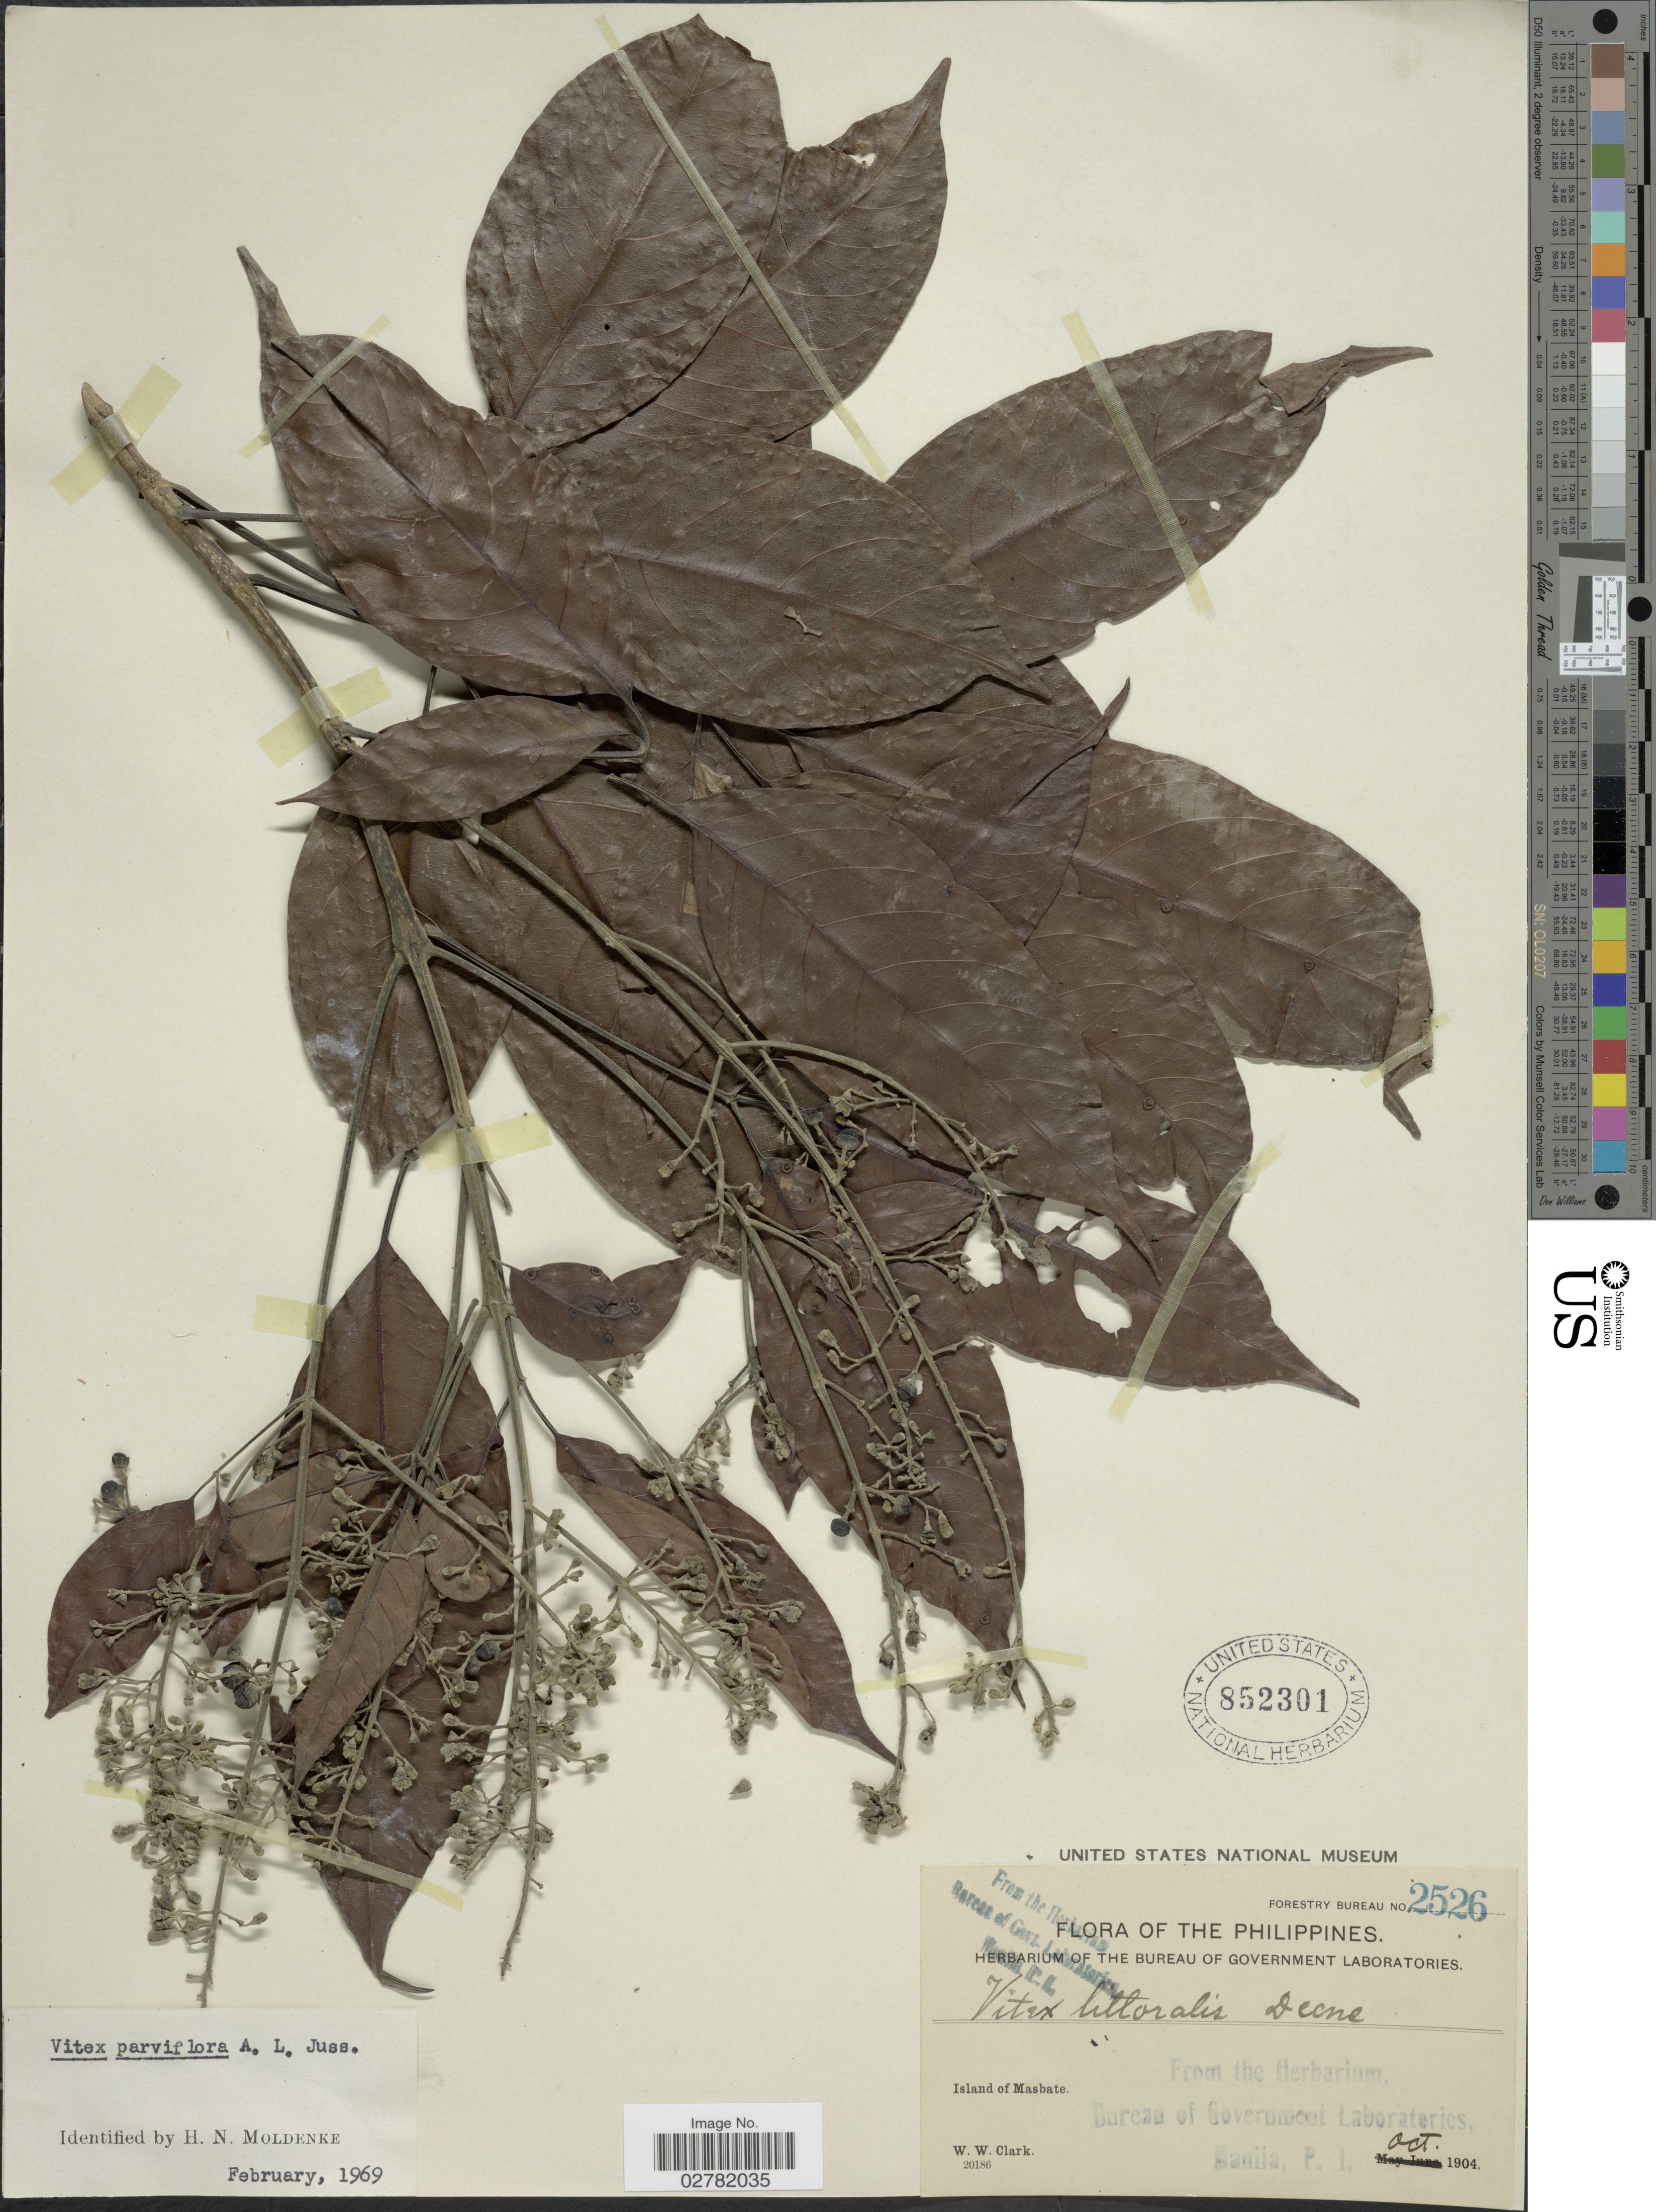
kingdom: Plantae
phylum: Tracheophyta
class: Magnoliopsida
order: Lamiales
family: Lamiaceae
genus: Vitex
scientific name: Vitex parviflora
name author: A. Juss.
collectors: W. W. Clark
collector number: Forestry Bureau 2526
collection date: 1904-10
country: Philippines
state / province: Bicol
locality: Island of Masbate.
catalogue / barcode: US 852301